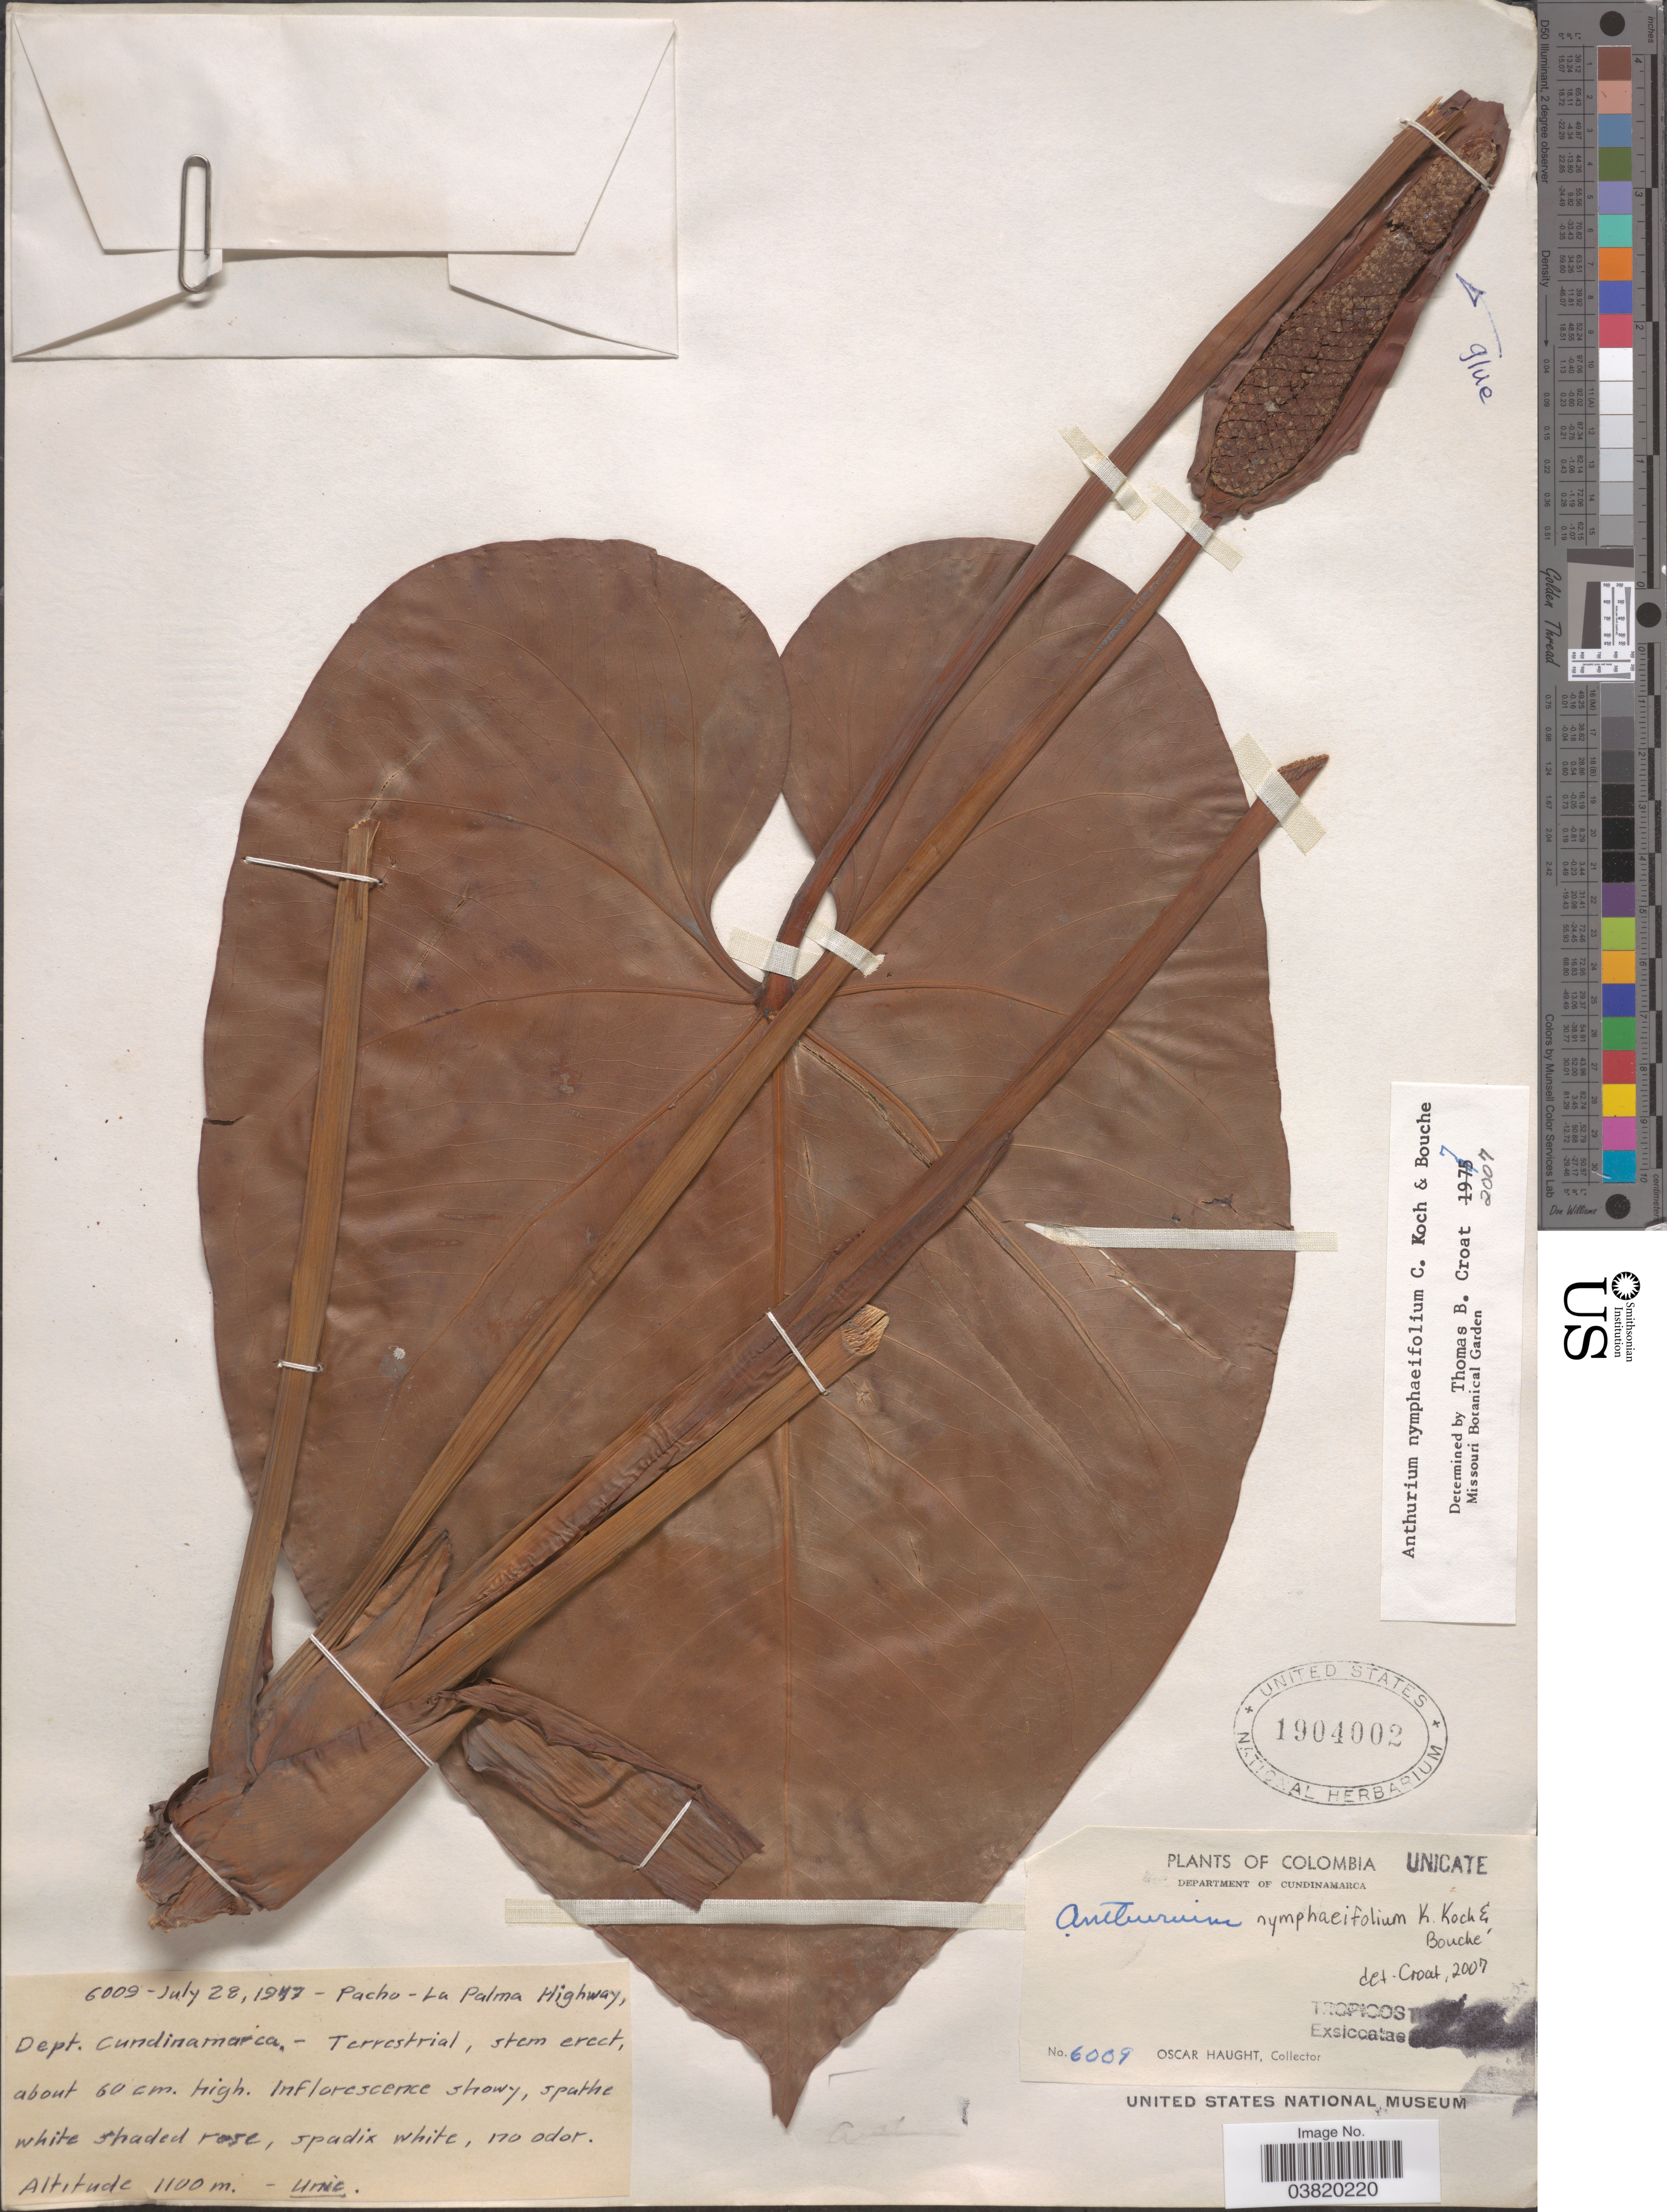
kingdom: Plantae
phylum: Tracheophyta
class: Liliopsida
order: Alismatales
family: Araceae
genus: Anthurium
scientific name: Anthurium nymphaeifolium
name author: K. Koch & C.D. Bouché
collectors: O. L. Haught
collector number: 6009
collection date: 1947-07-28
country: Colombia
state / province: Cundinamarca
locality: Department of Cundinamarca. Pacho - La Palma Highway.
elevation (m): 1100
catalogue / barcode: US 1904002